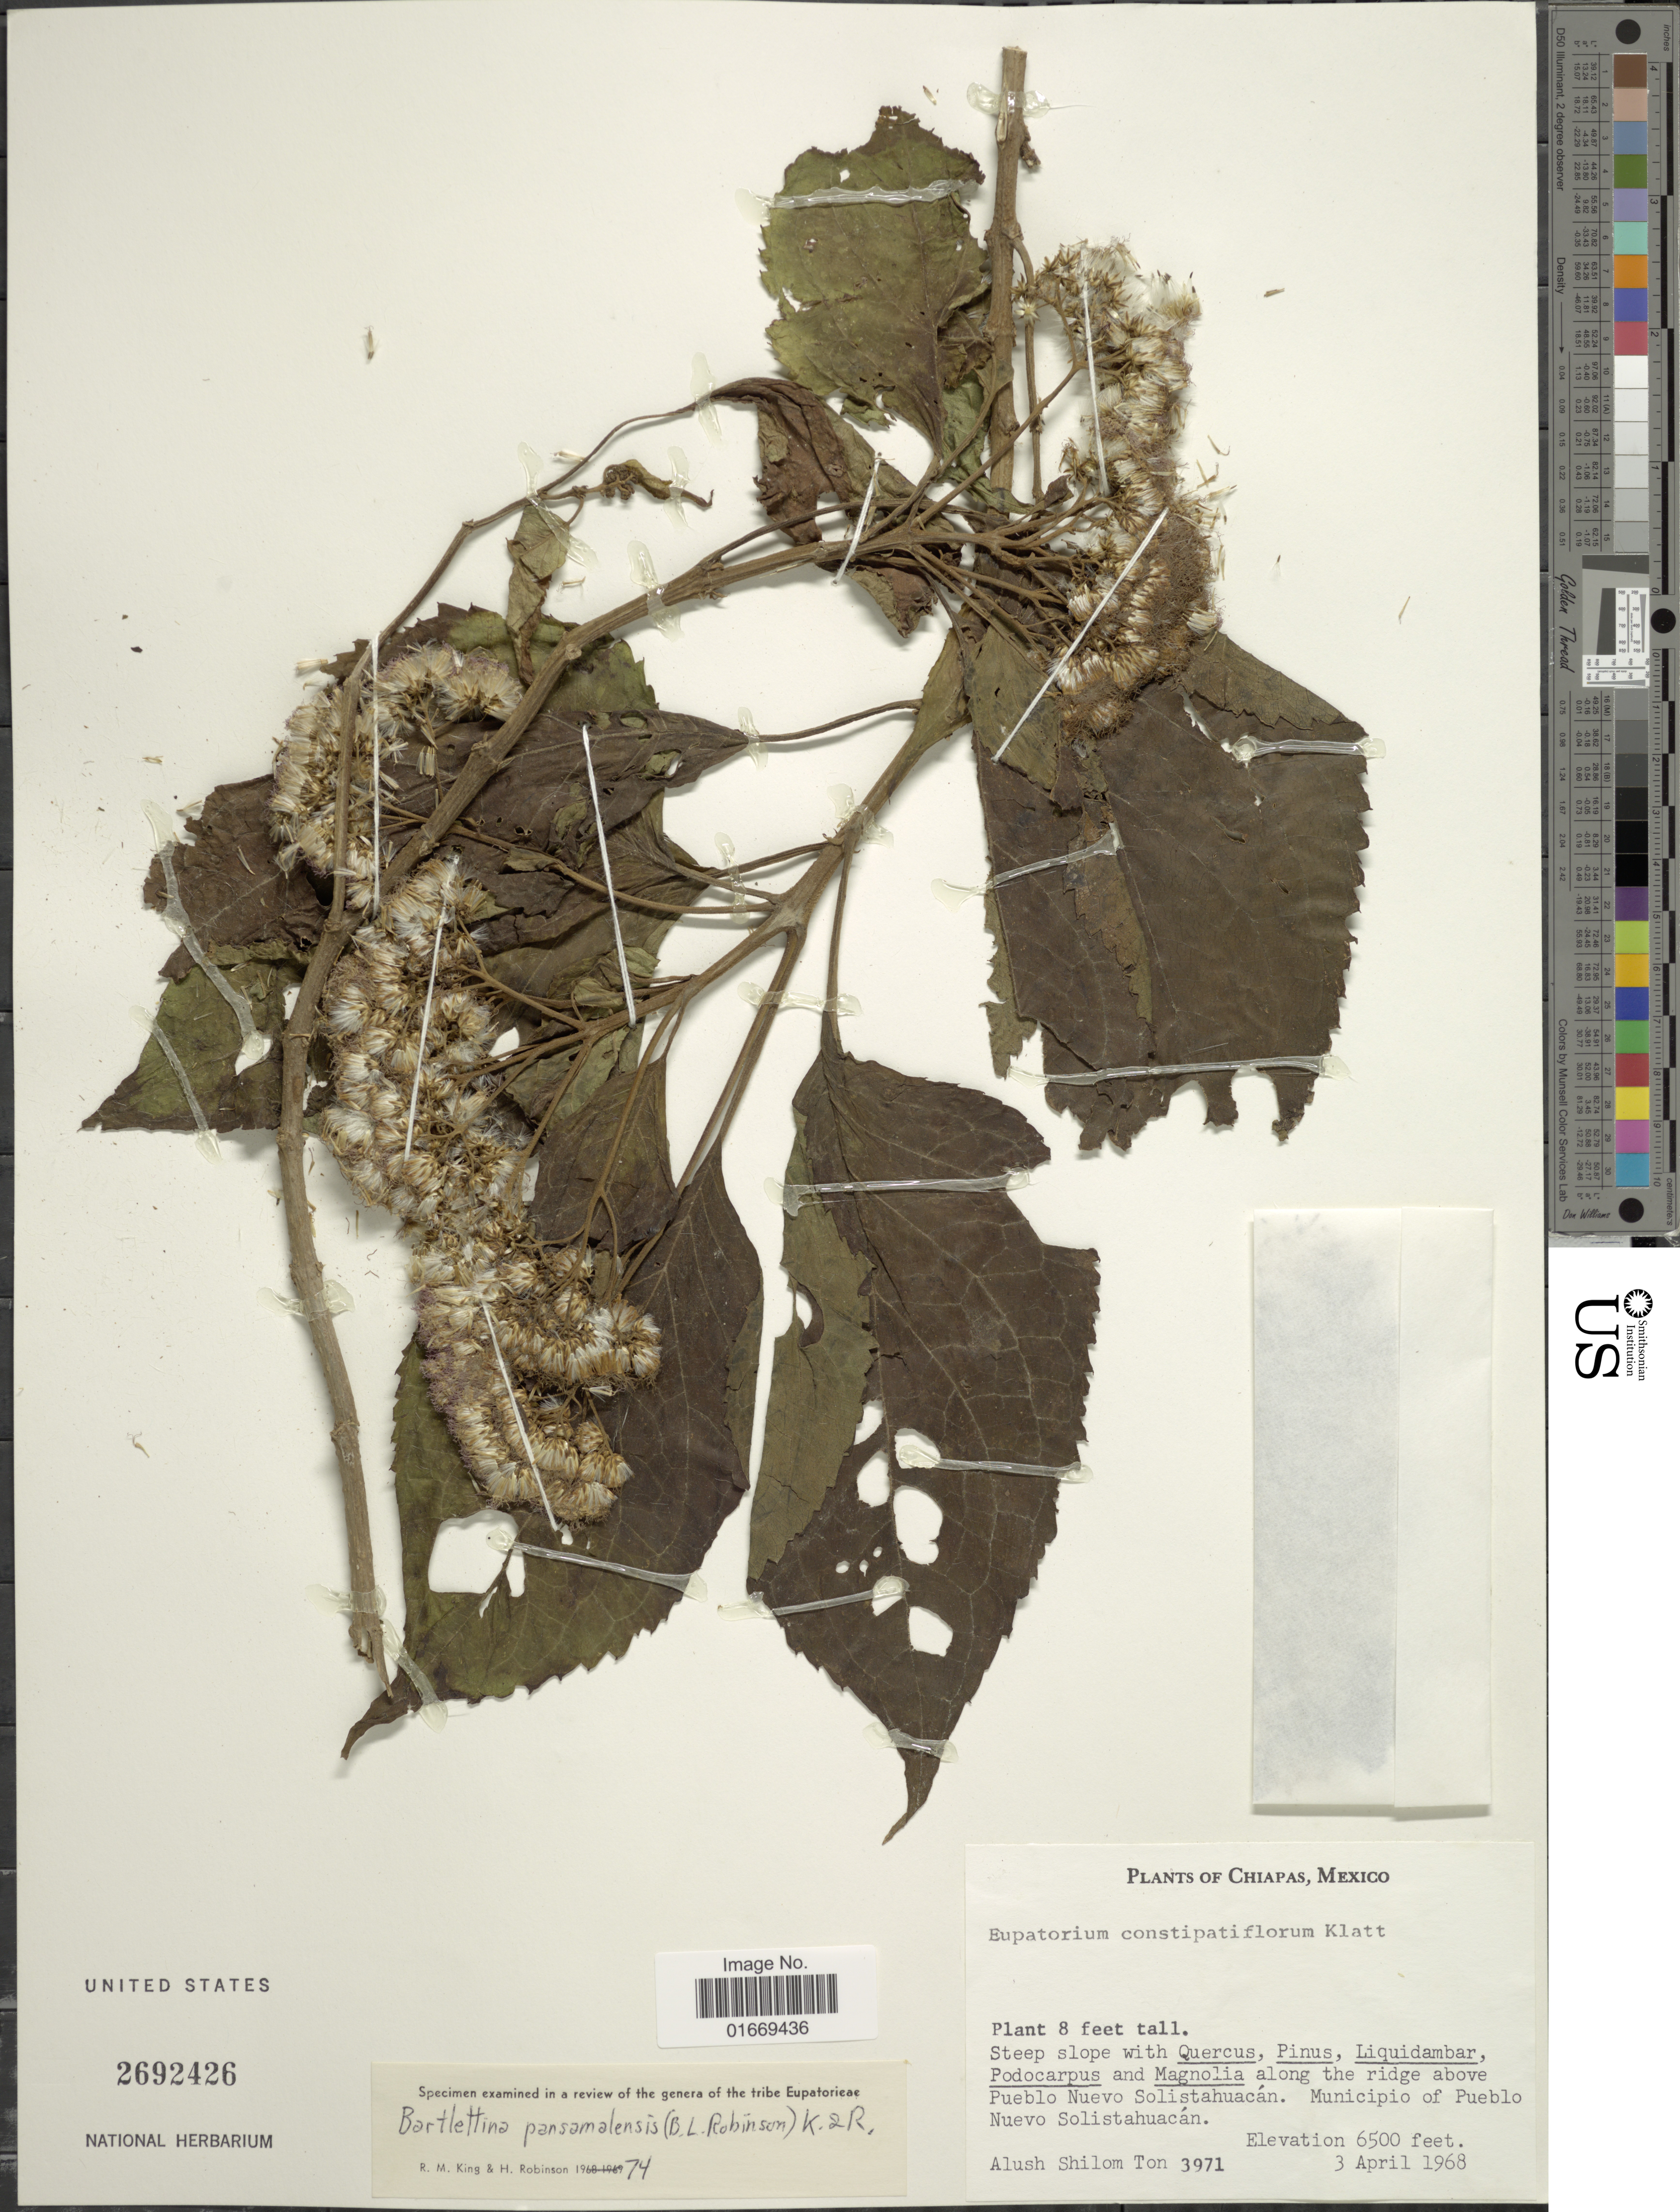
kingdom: Plantae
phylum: Tracheophyta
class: Magnoliopsida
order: Asterales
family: Asteraceae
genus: Bartlettina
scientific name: Bartlettina pansamalensis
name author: (B.L. Rob.) R.M. King & H. Rob.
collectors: A. M. Ton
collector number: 3971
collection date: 1968-04-03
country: Mexico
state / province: Chiapas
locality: Steep slope, along the ridge above Pueblo Nuevo Solistahuacán. Municipio of Pueblo. Nuevo Solistahuacán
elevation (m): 1981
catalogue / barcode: US 2692426